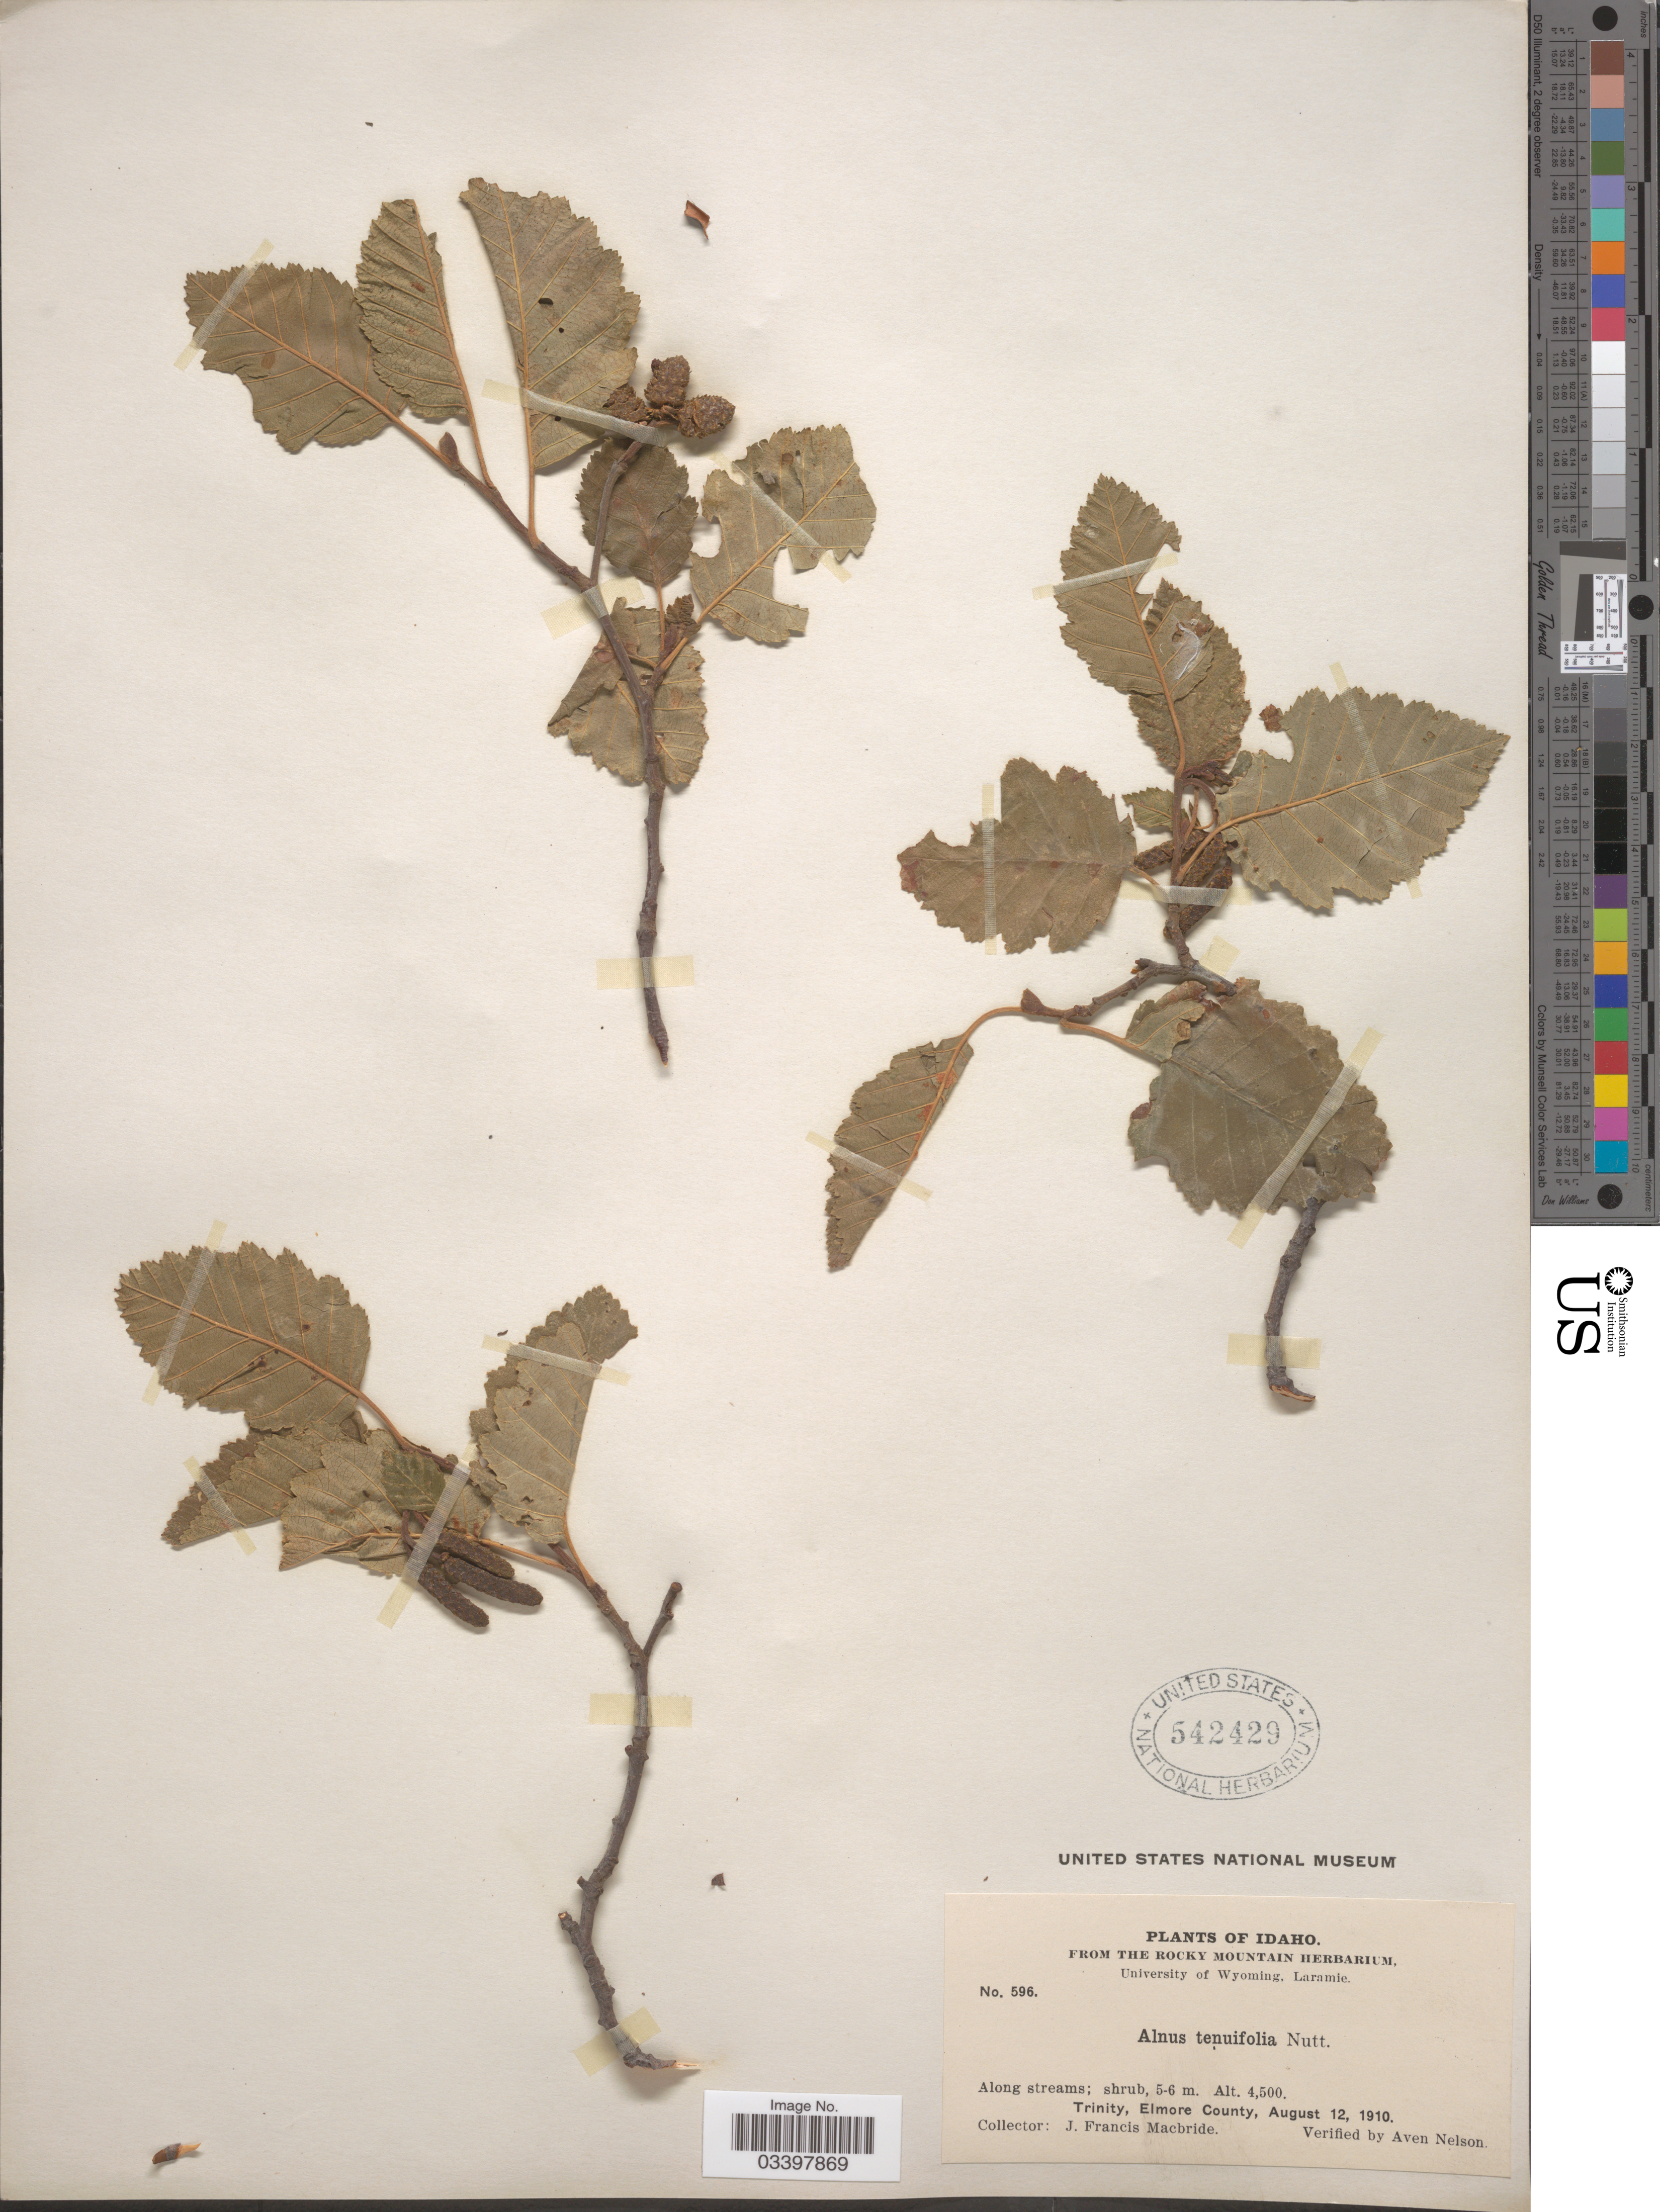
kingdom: Plantae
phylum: Tracheophyta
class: Magnoliopsida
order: Fagales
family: Betulaceae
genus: Alnus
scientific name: Alnus incana subsp. tenuifolia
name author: (Nutt.) Breitung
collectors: J. F. Macbride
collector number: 596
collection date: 1910-08-12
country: United States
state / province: Idaho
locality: Trinity, Elmore County.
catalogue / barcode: US 542429